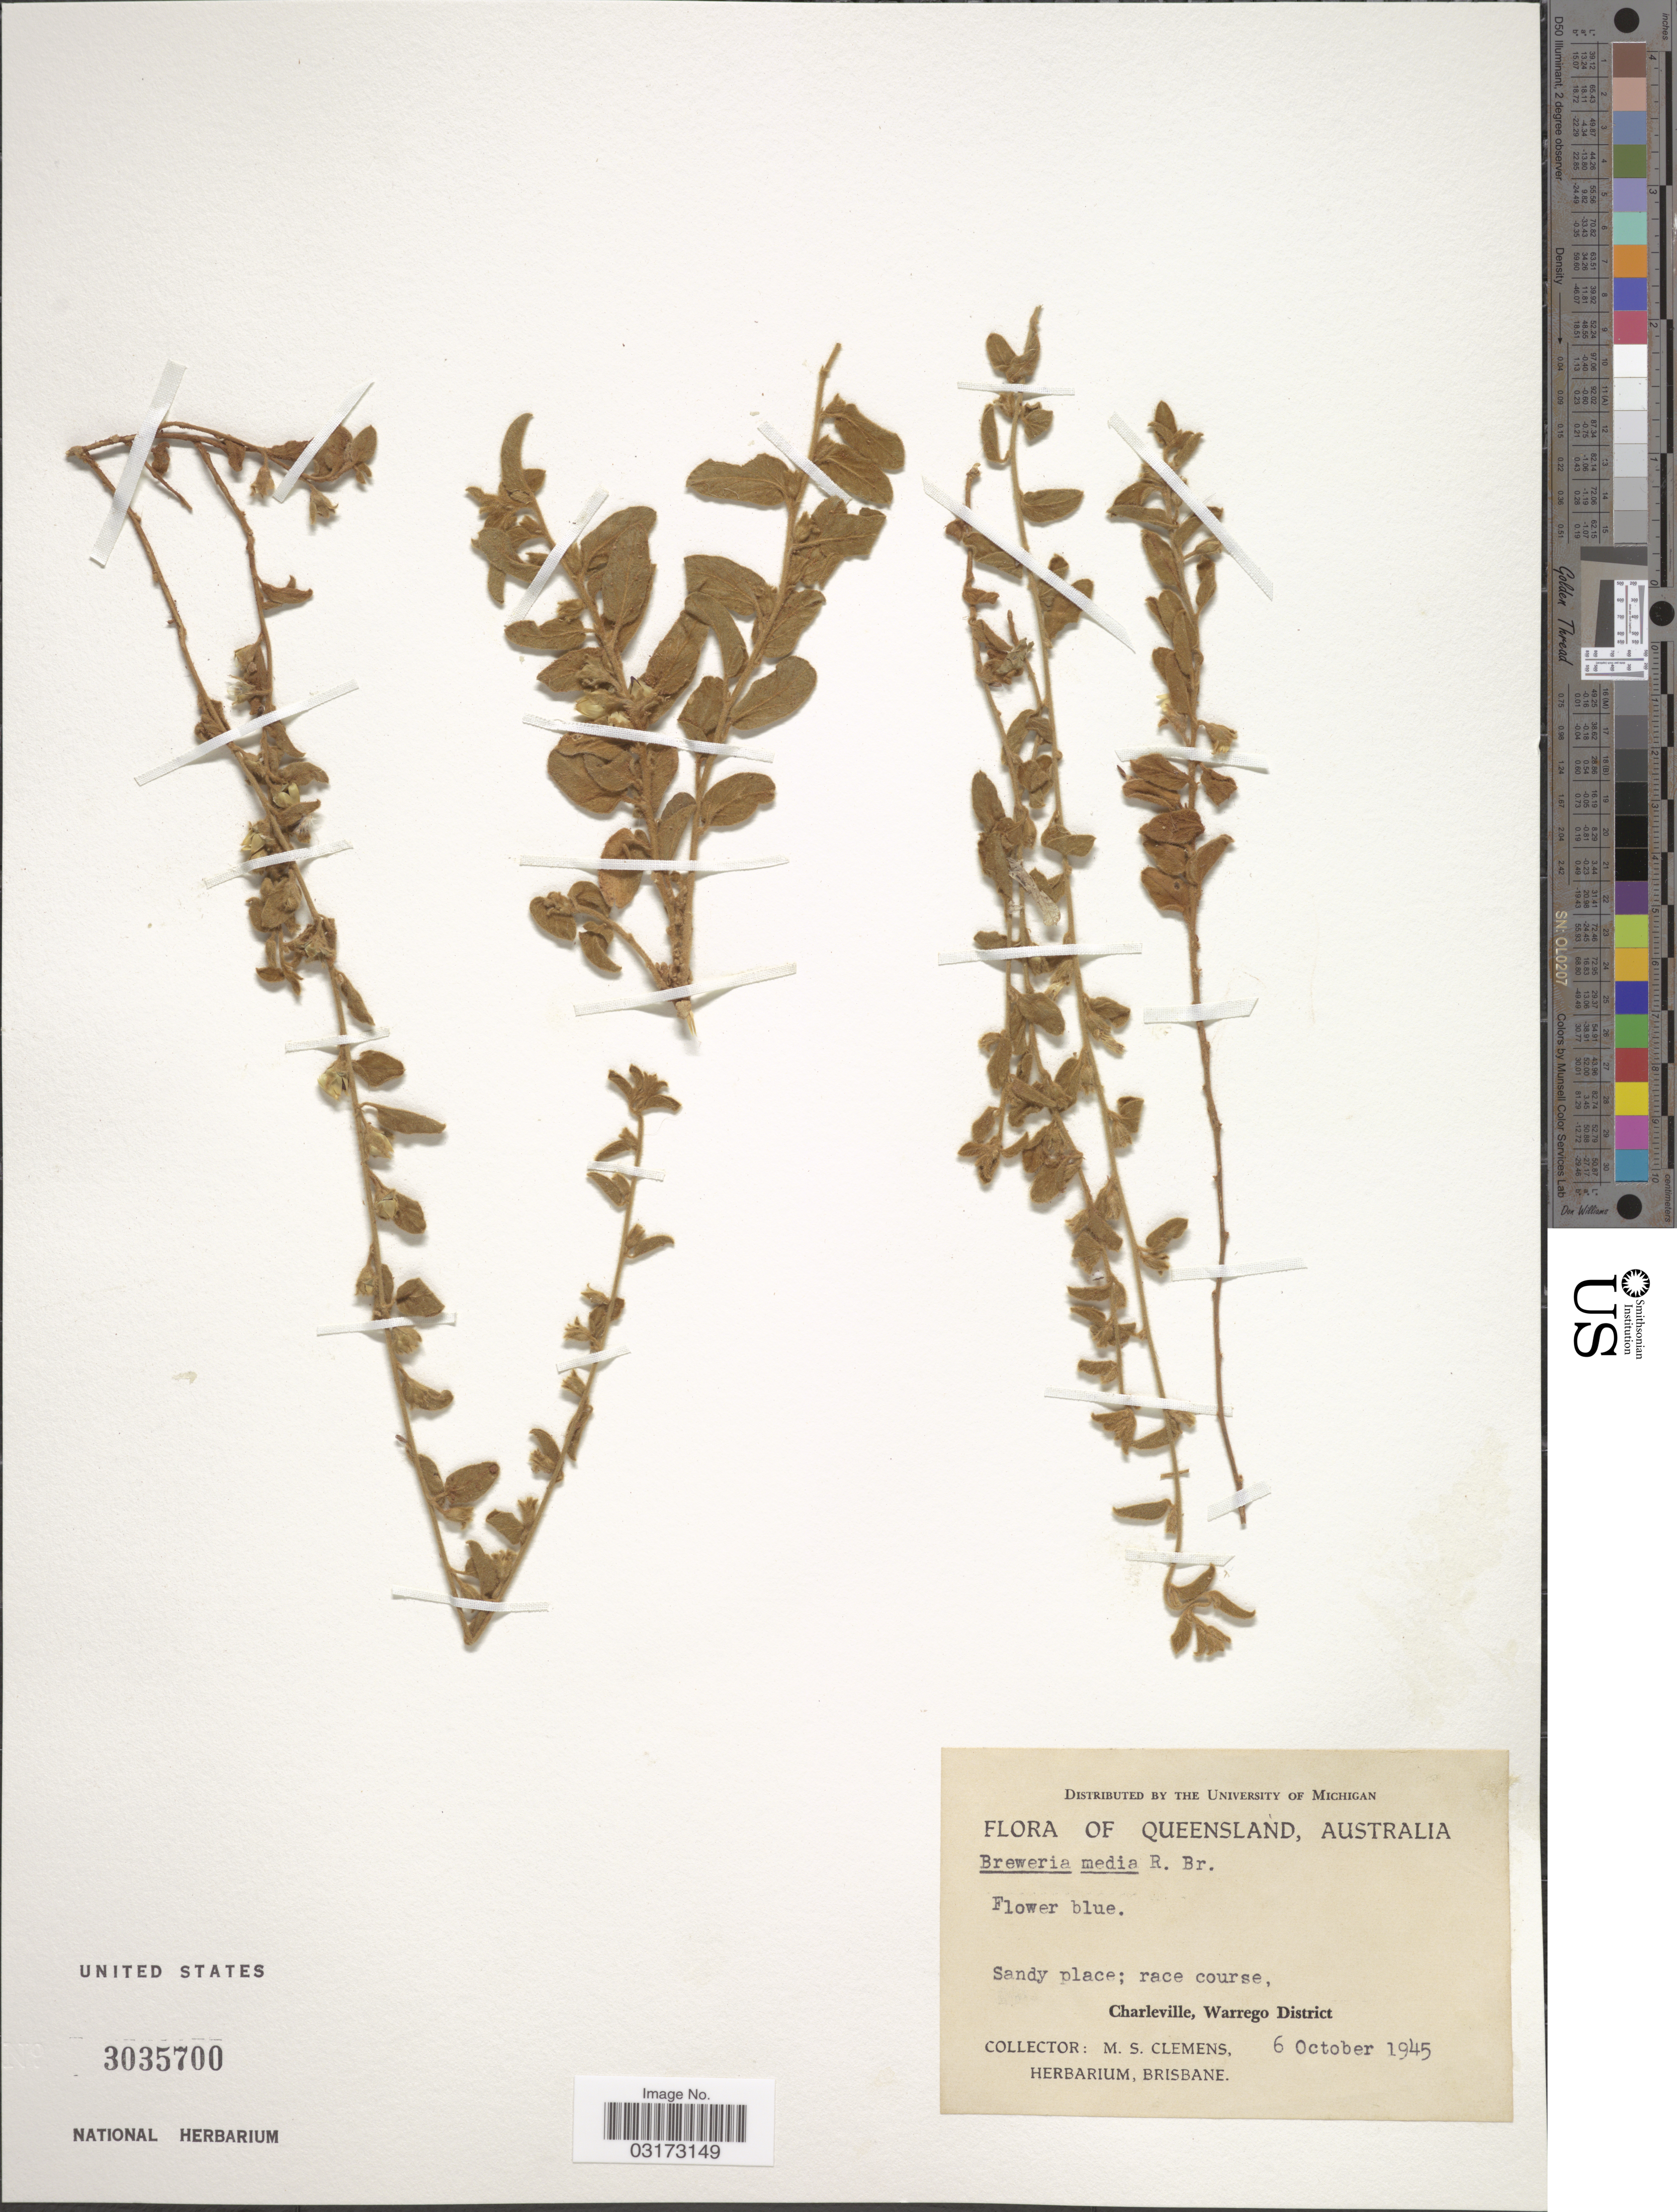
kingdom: Plantae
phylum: Tracheophyta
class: Magnoliopsida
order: Solanales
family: Convolvulaceae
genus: Bonamia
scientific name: Bonamia media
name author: Hallier f.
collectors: M. S. Clemens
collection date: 1945-10-06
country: Australia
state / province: Queensland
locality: Charleville, Warrego District.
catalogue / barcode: US 3035700